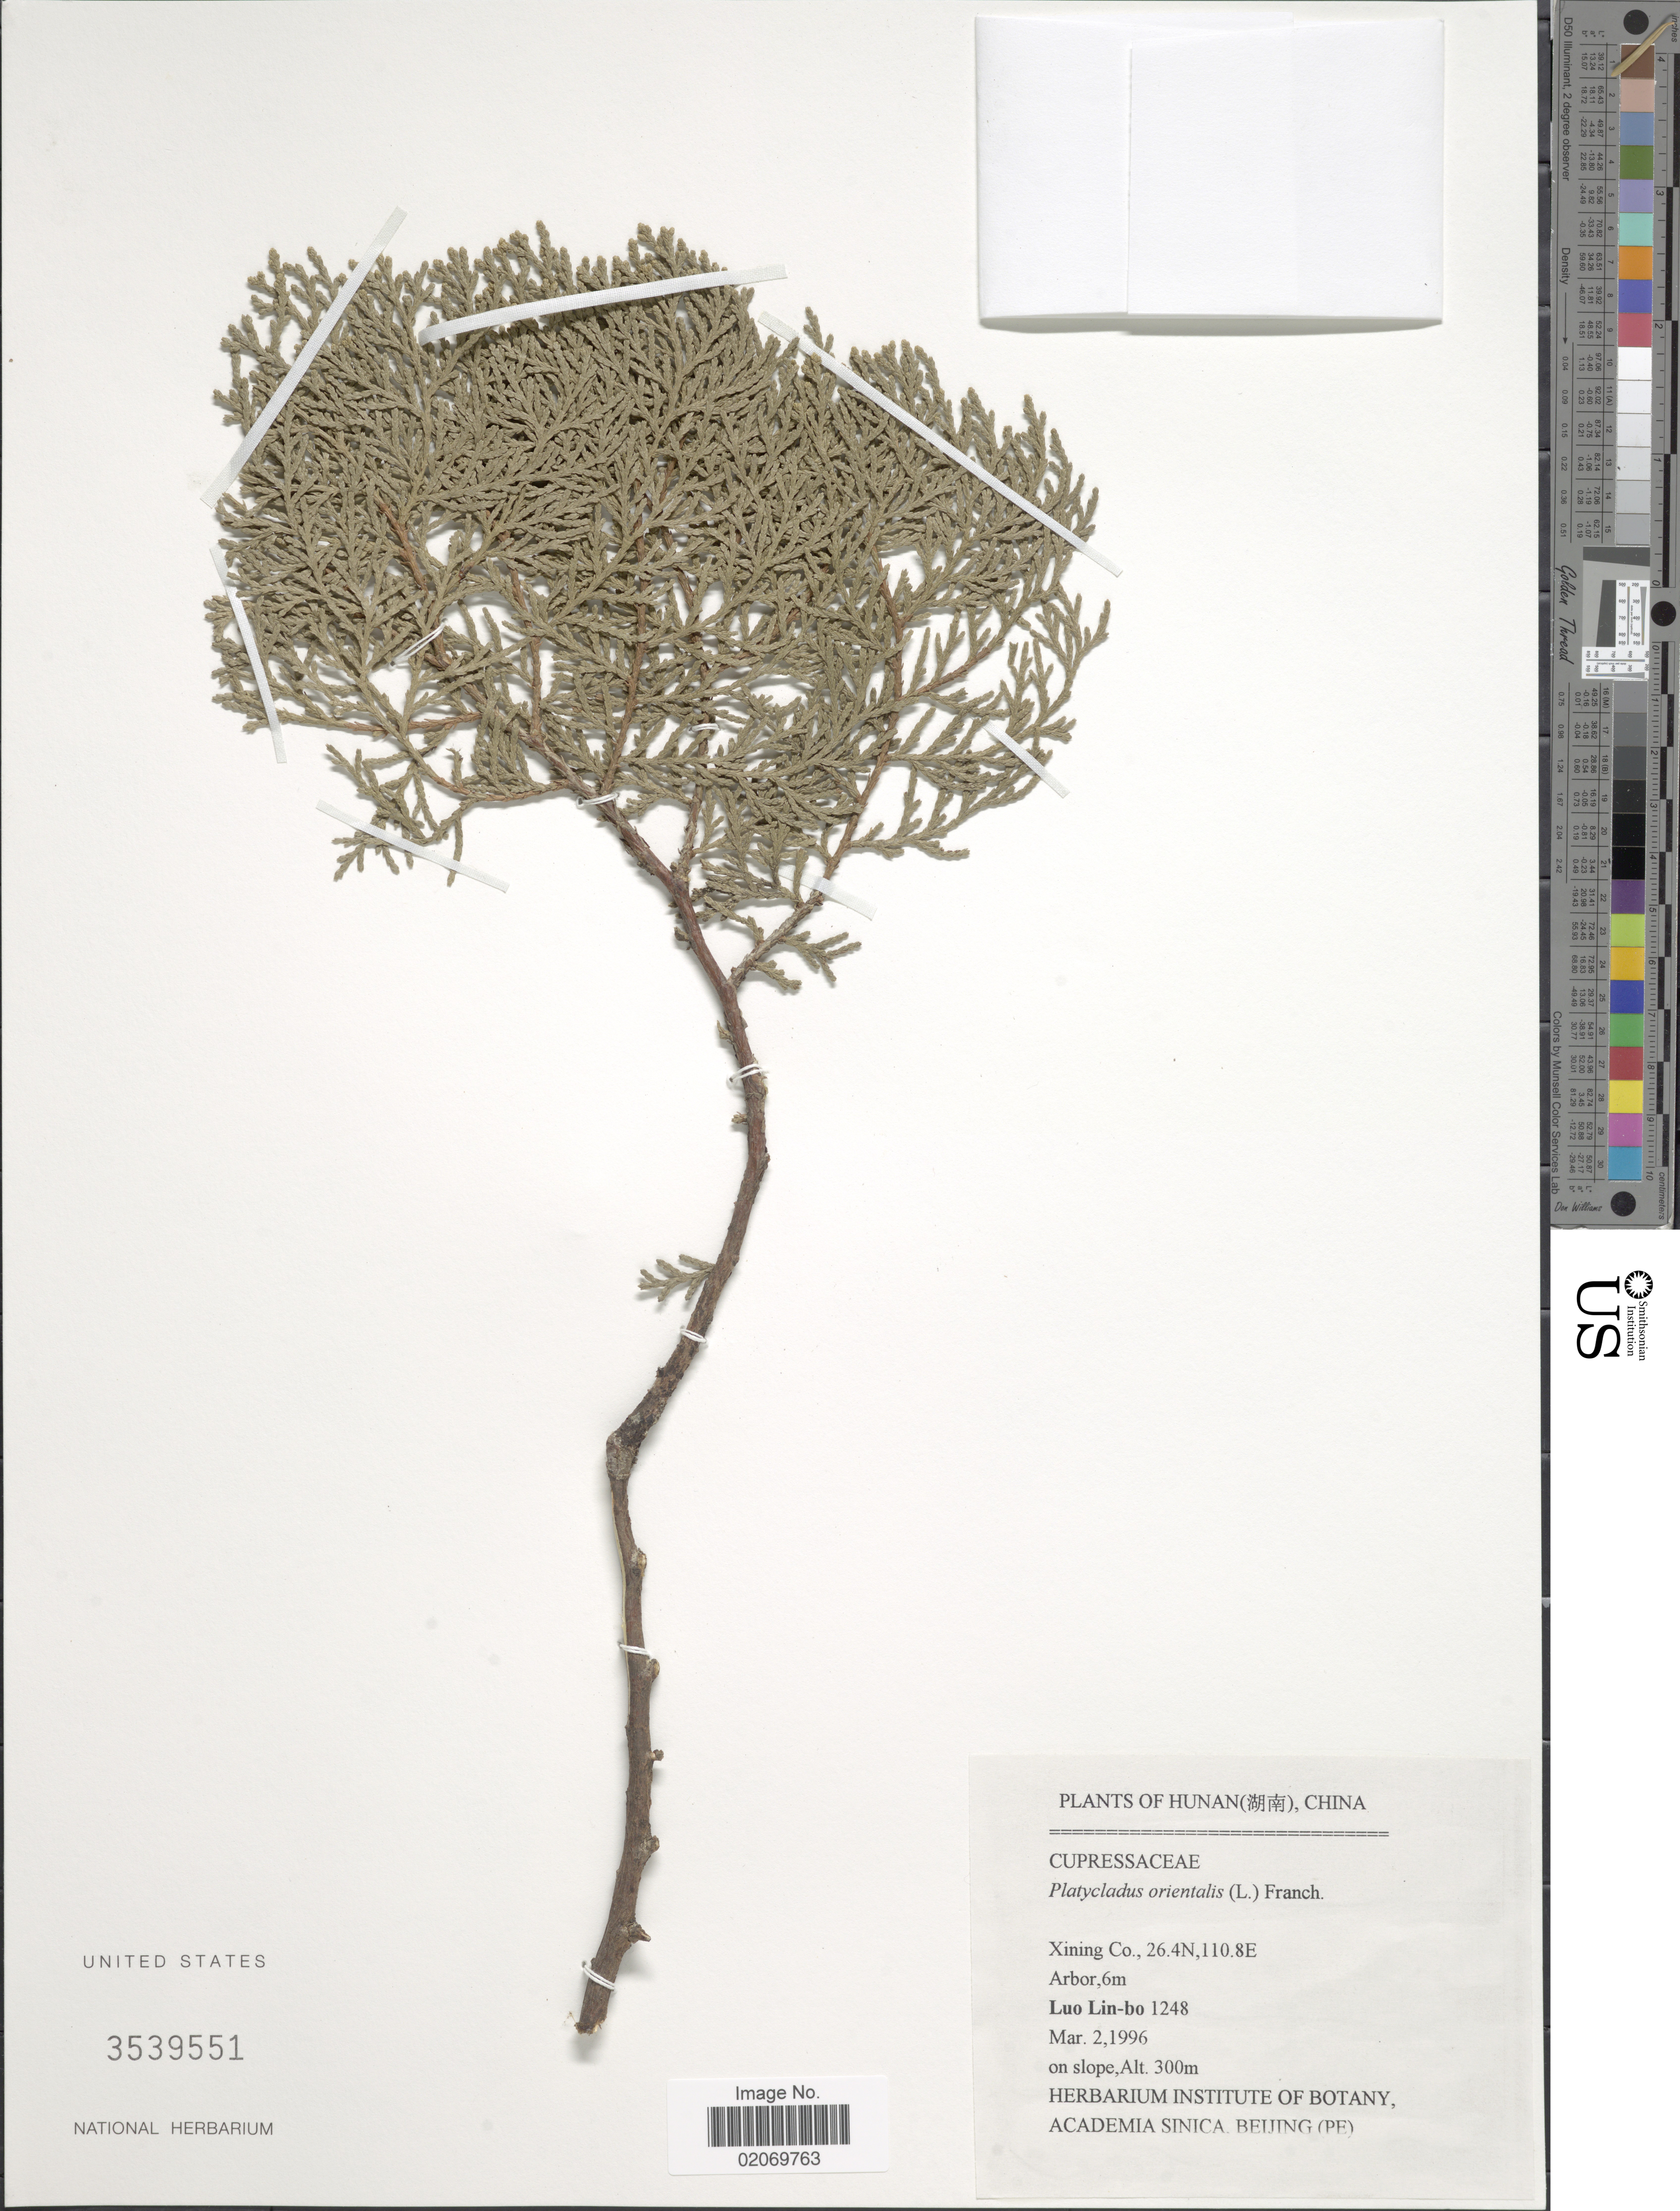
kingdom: Plantae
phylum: Tracheophyta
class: Pinopsida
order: Pinales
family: Cupressaceae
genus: Thuja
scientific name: Thuja orientalis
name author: L.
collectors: L. Lin-bo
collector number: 1248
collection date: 1996-03-02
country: China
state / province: Hunan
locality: Xining Co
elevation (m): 300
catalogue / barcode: US 3539551